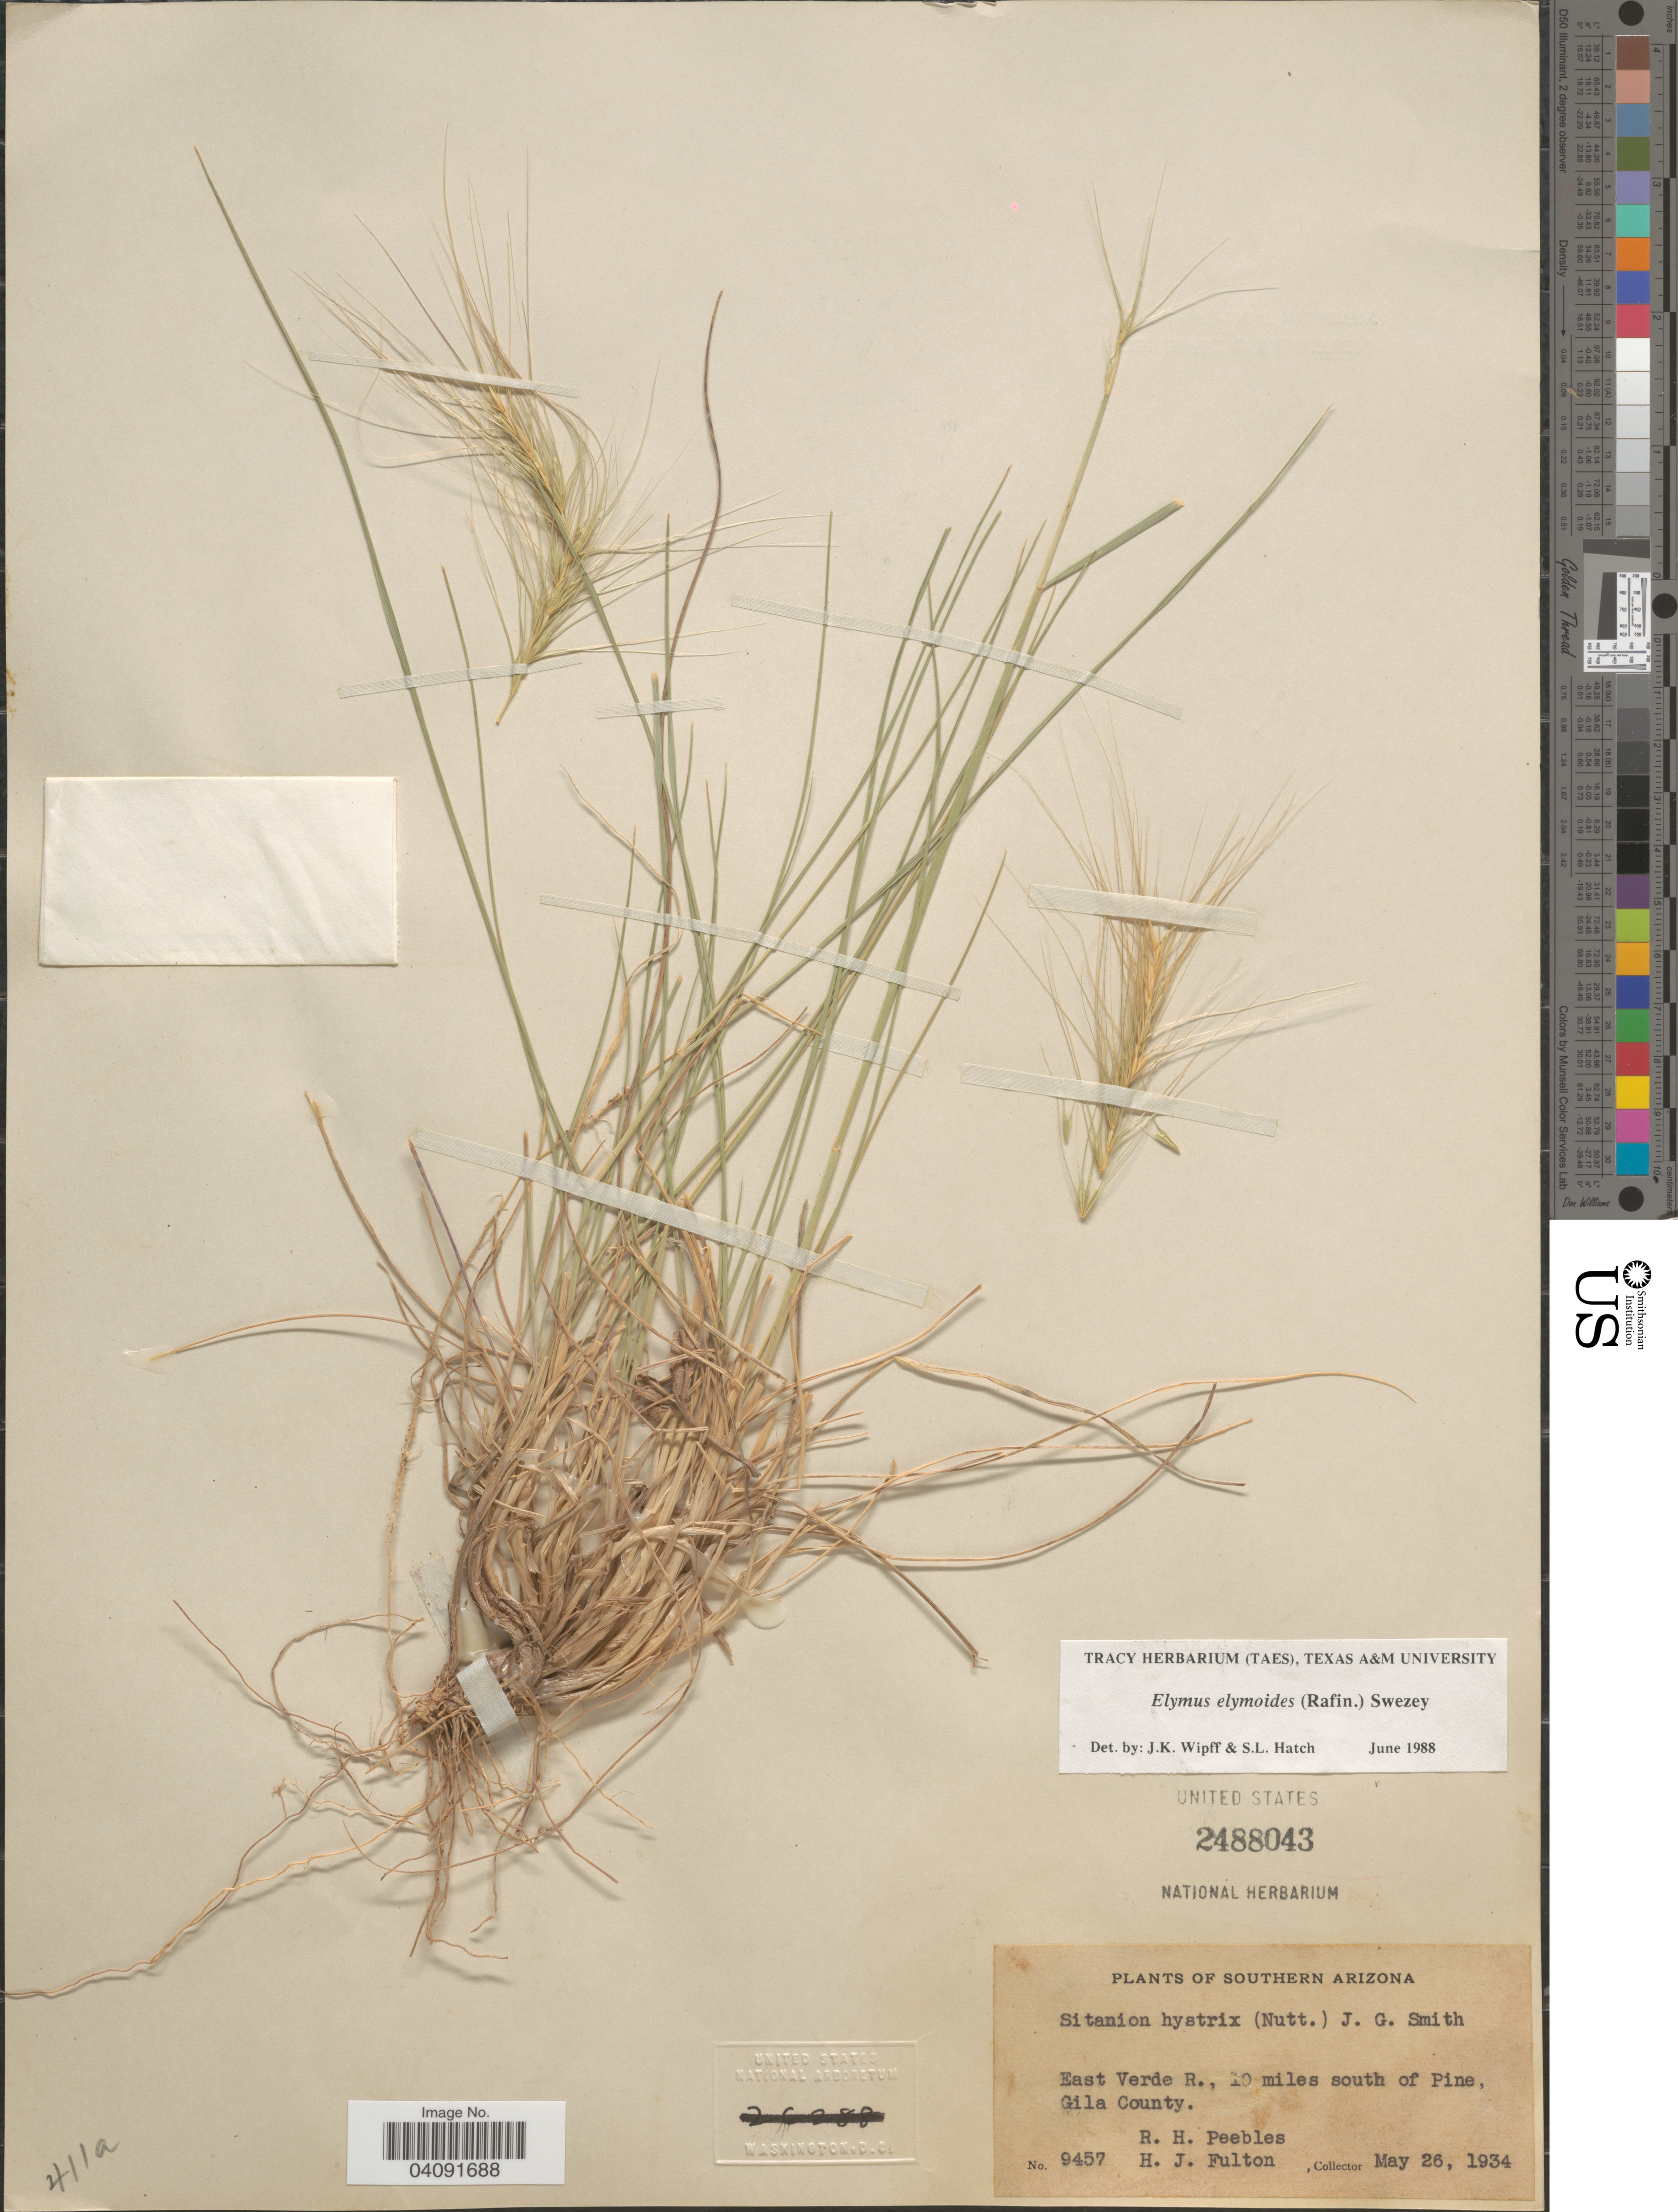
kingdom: Plantae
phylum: Tracheophyta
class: Liliopsida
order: Poales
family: Poaceae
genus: Elymus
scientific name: Elymus elymoides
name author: (Raf.) Swezey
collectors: R. H. Peebles & H. Fulton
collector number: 9457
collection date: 1934-05-26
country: United States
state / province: Arizona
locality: Southern Arizona. East Verde R., 10 miles south of Pine, Gila County.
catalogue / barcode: US 2488043